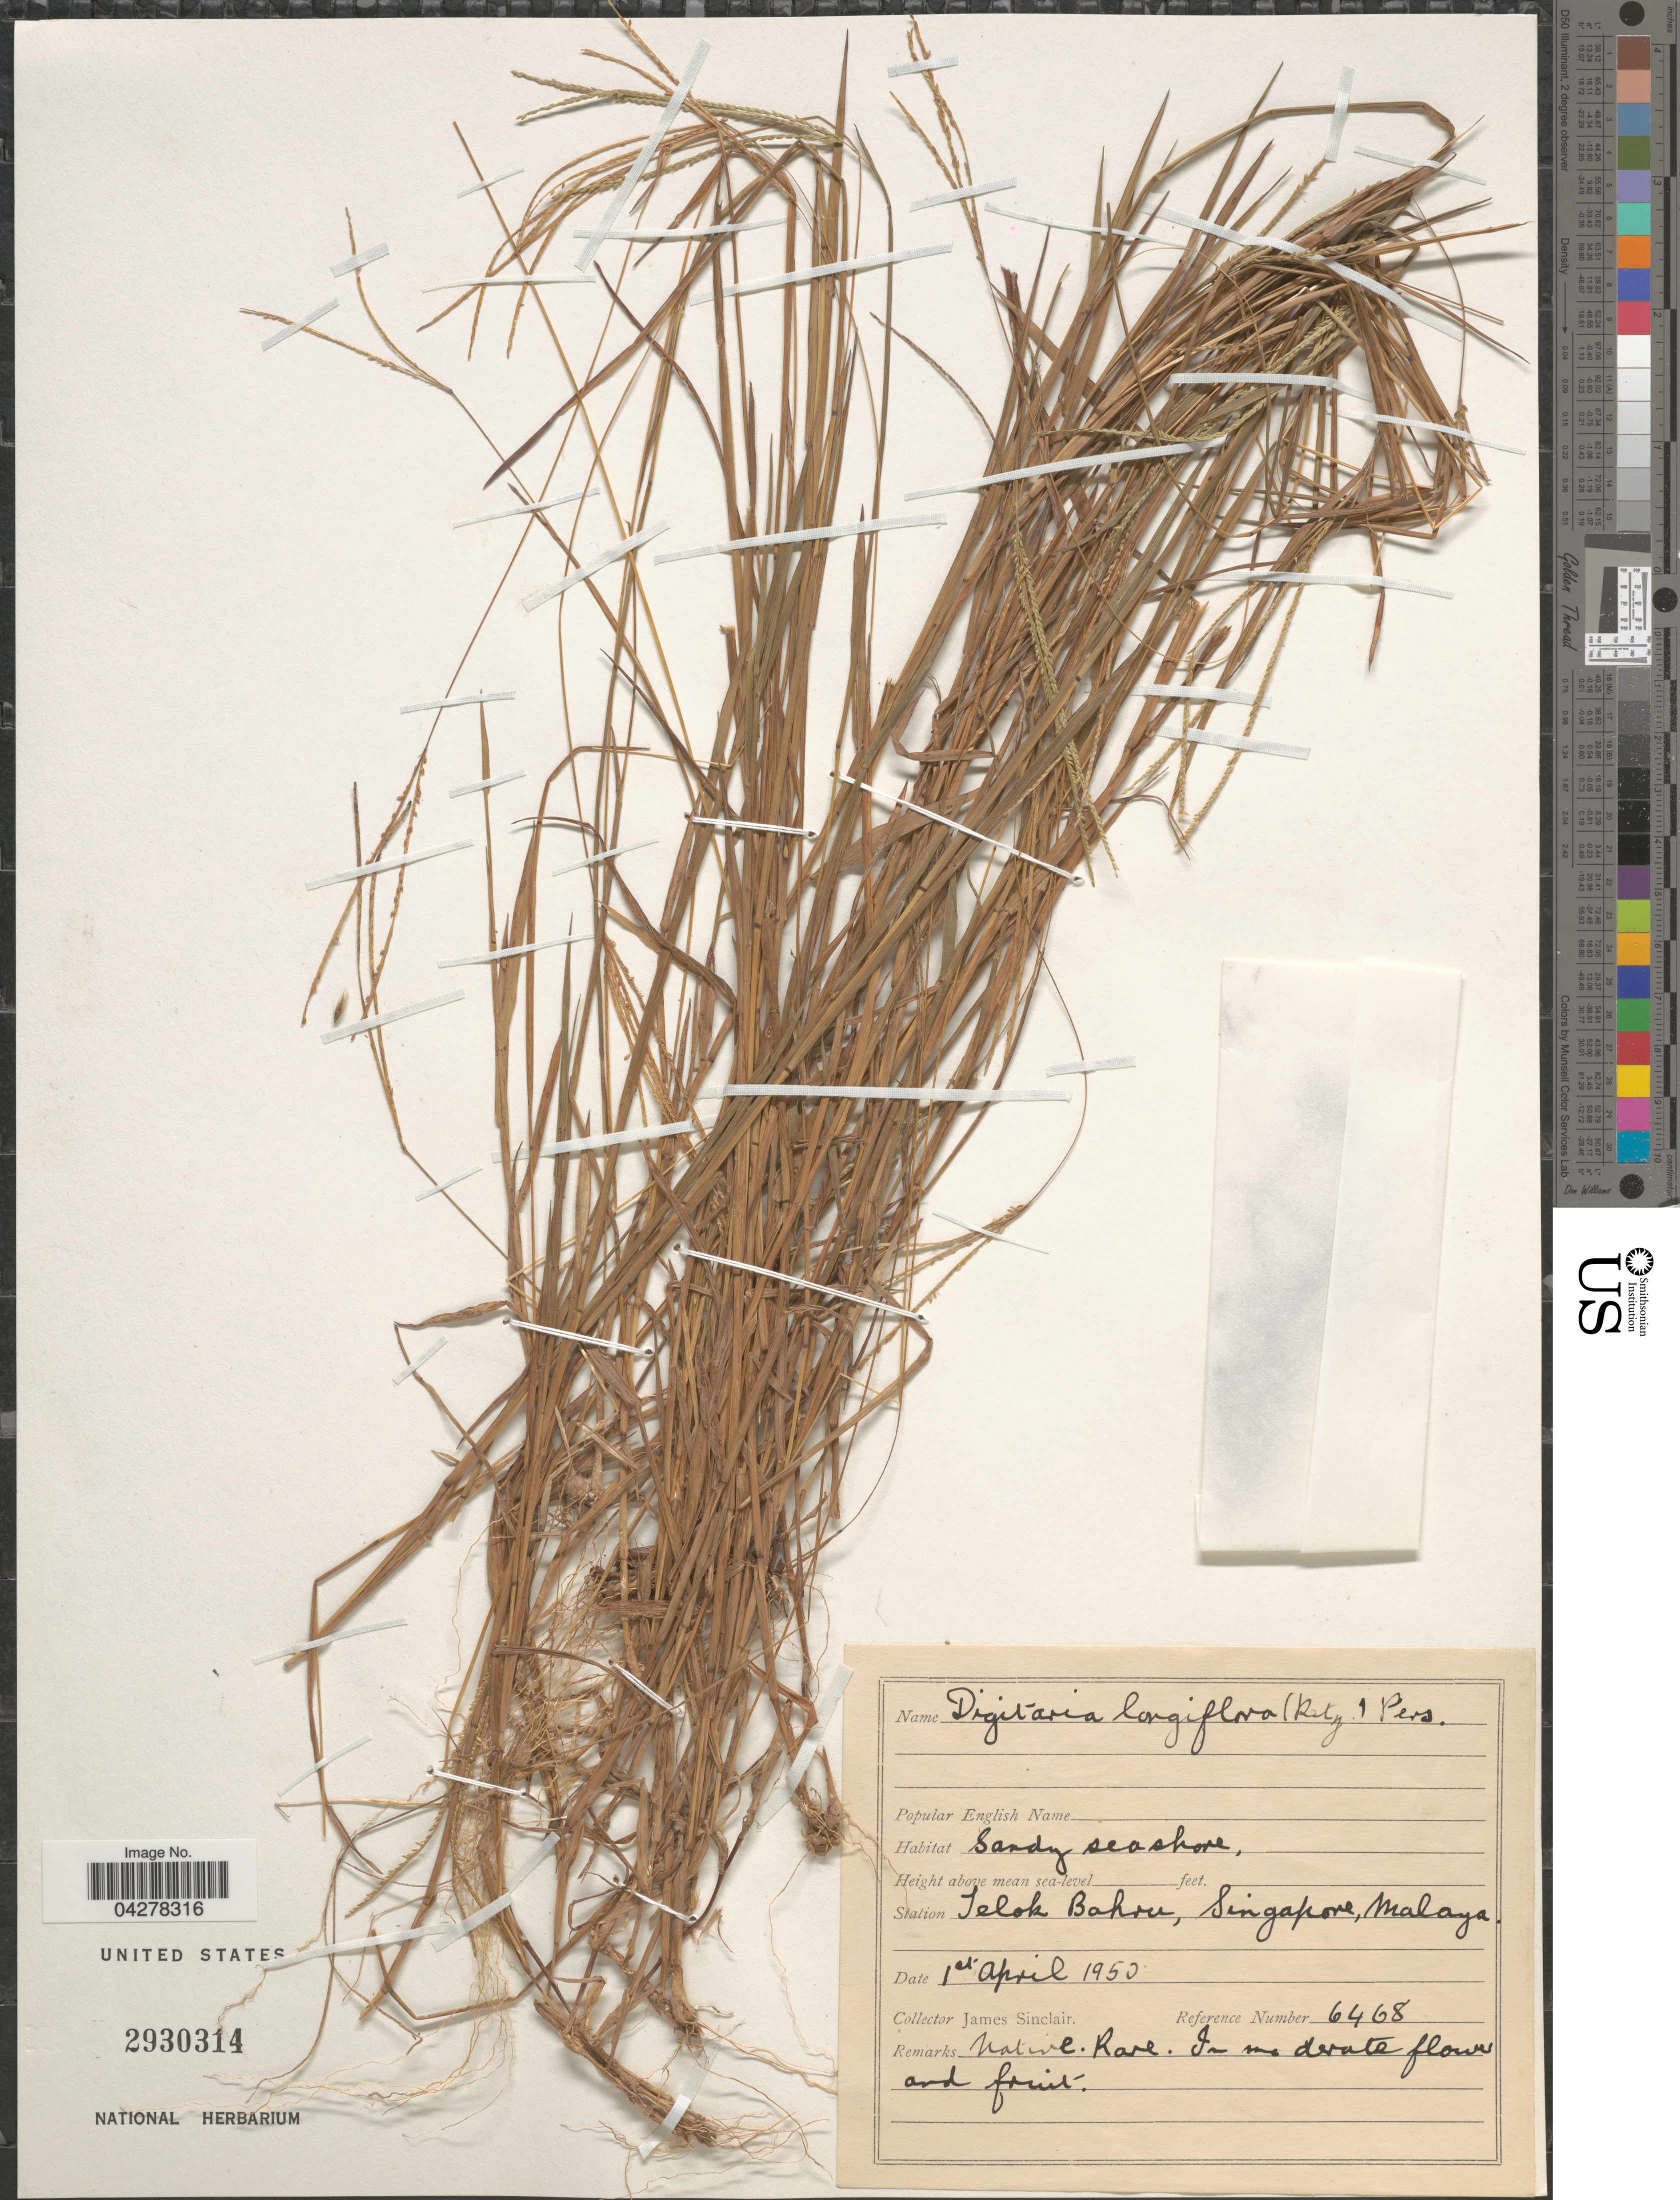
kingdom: Plantae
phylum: Tracheophyta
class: Liliopsida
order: Poales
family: Poaceae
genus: Digitaria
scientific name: Digitaria longiflora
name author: (Retz.) Pers.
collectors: J. Sinclair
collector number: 6468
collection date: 1950-04-01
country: Singapore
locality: Sandy seashore. Telok Bahru, Malaya.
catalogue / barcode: US 2930314